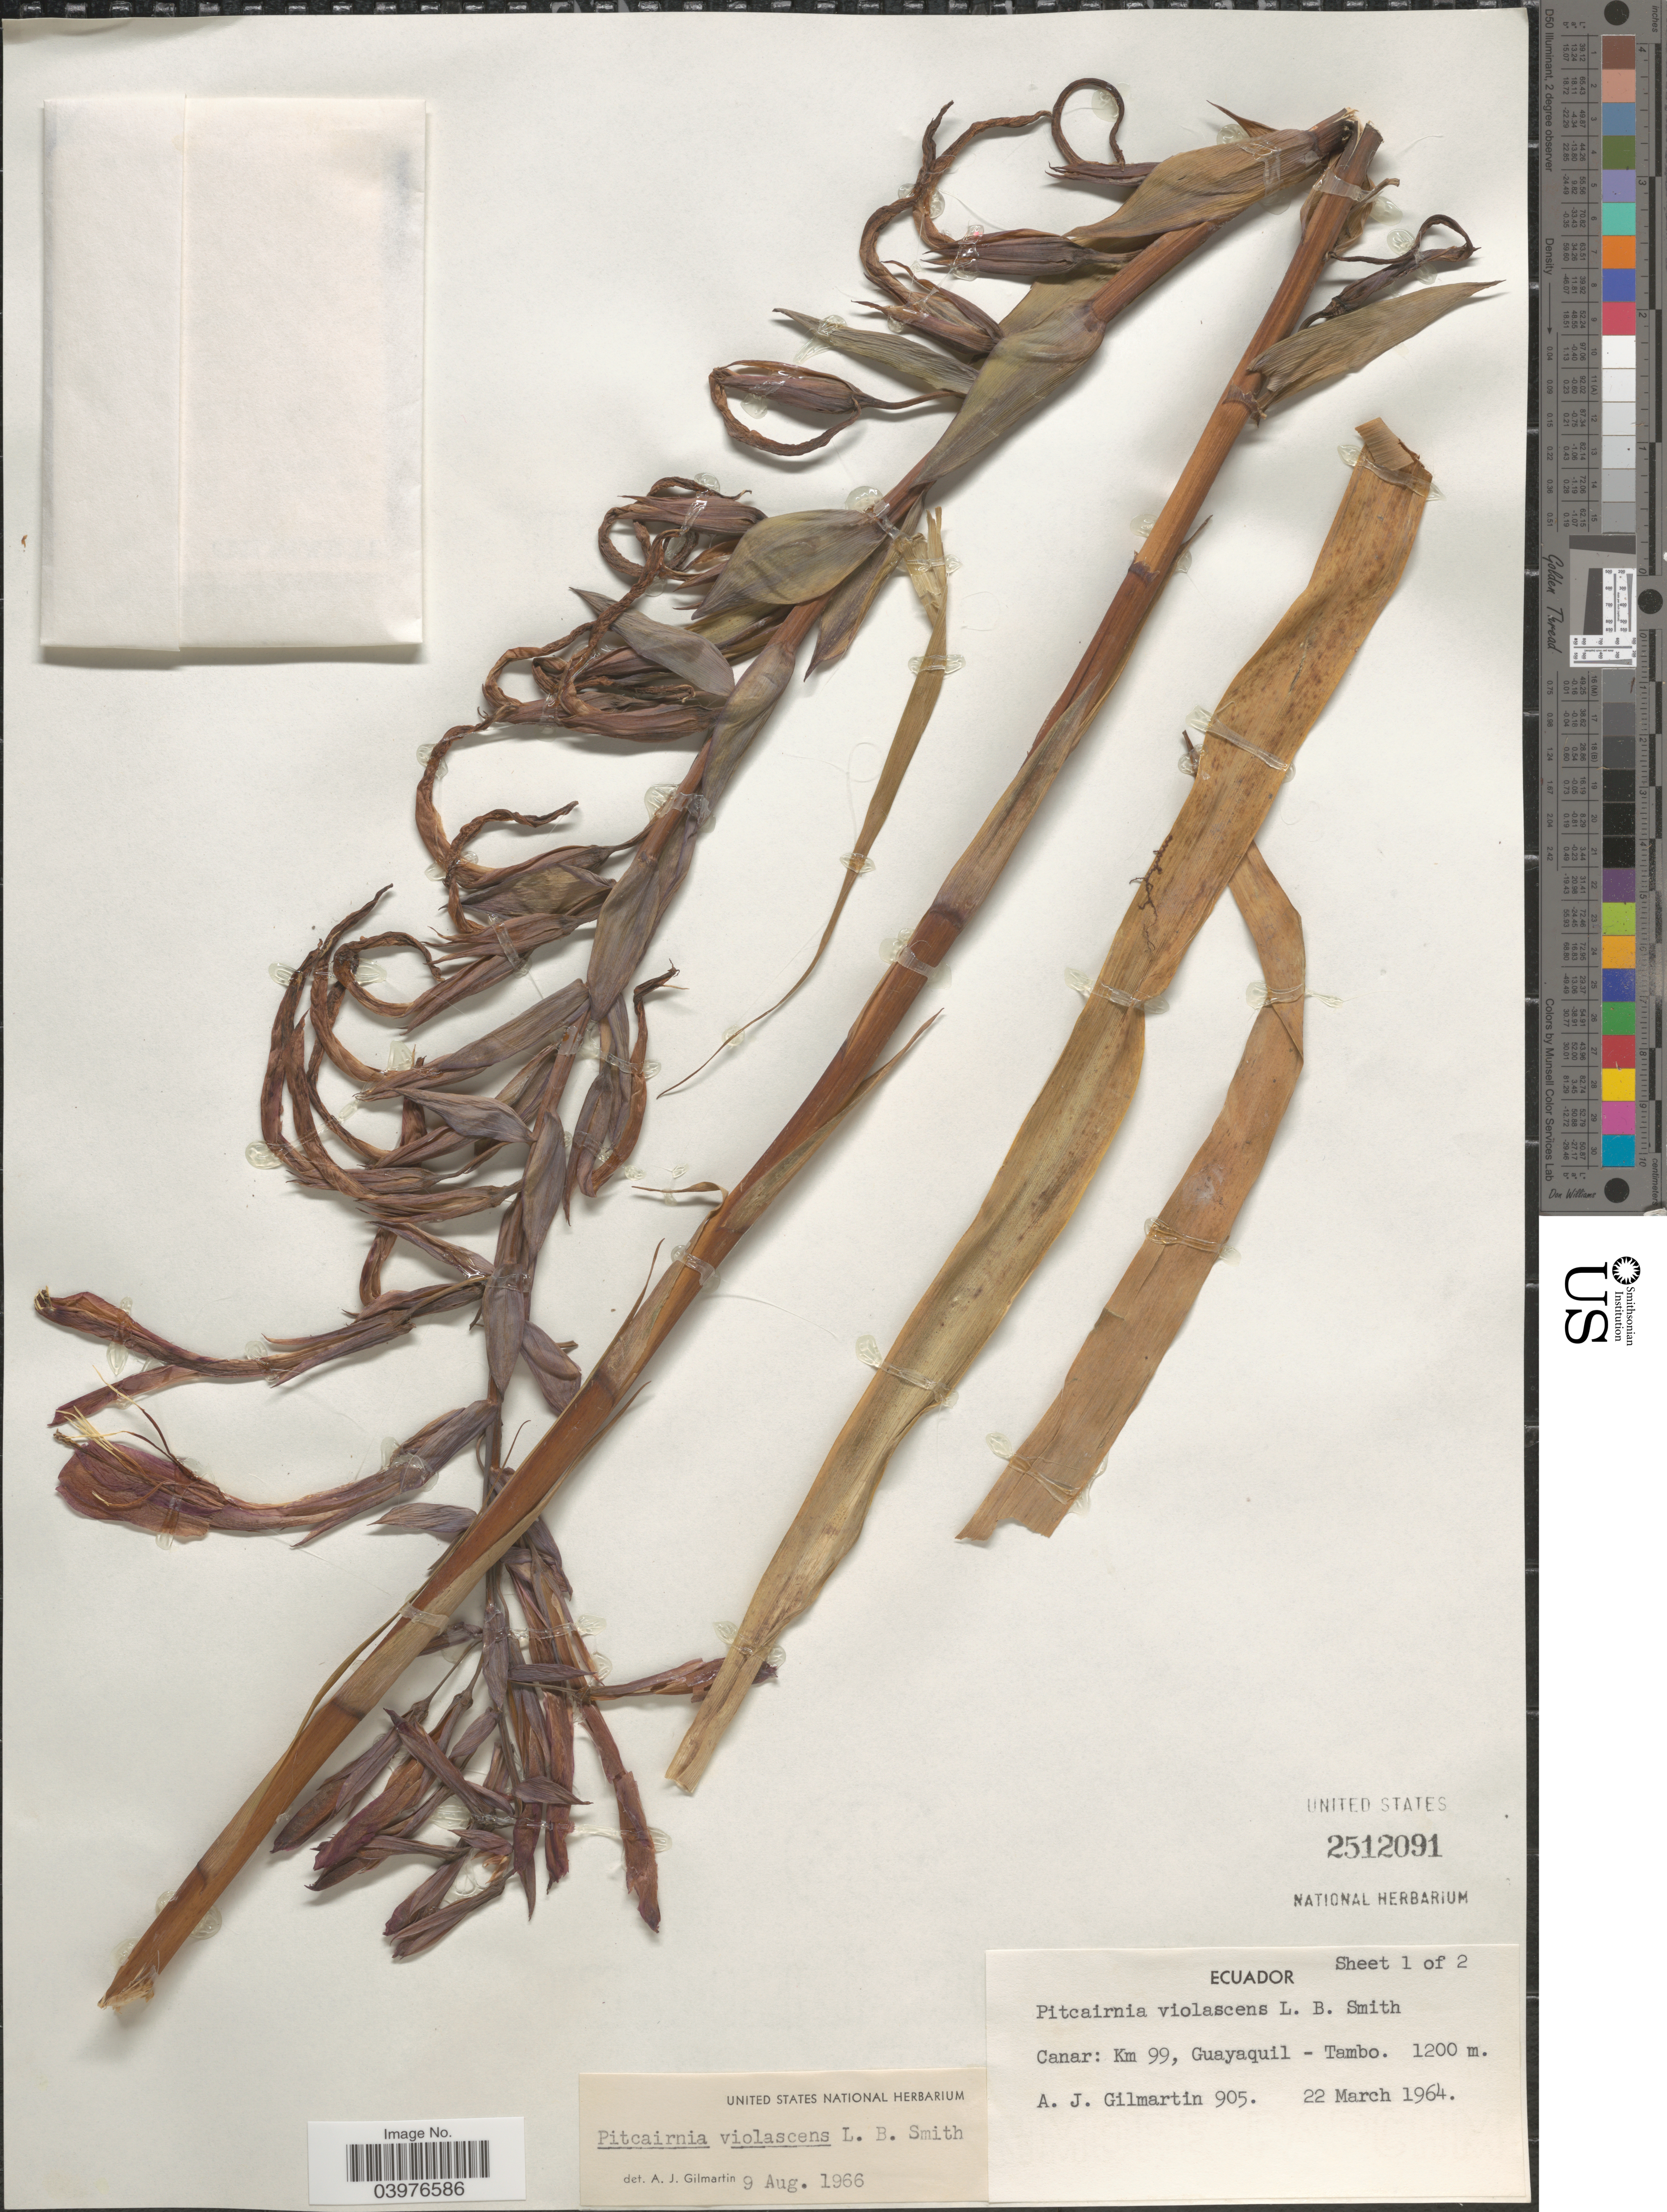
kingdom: Plantae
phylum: Tracheophyta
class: Liliopsida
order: Poales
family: Bromeliaceae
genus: Pitcairnia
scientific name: Pitcairnia violascens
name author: L.B. Sm.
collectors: A. J. Gilmartin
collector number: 905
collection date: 1964-03-22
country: Ecuador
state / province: Cañar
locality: Km 99, Guayaquil - Tambo.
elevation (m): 1200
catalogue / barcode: US 2512091